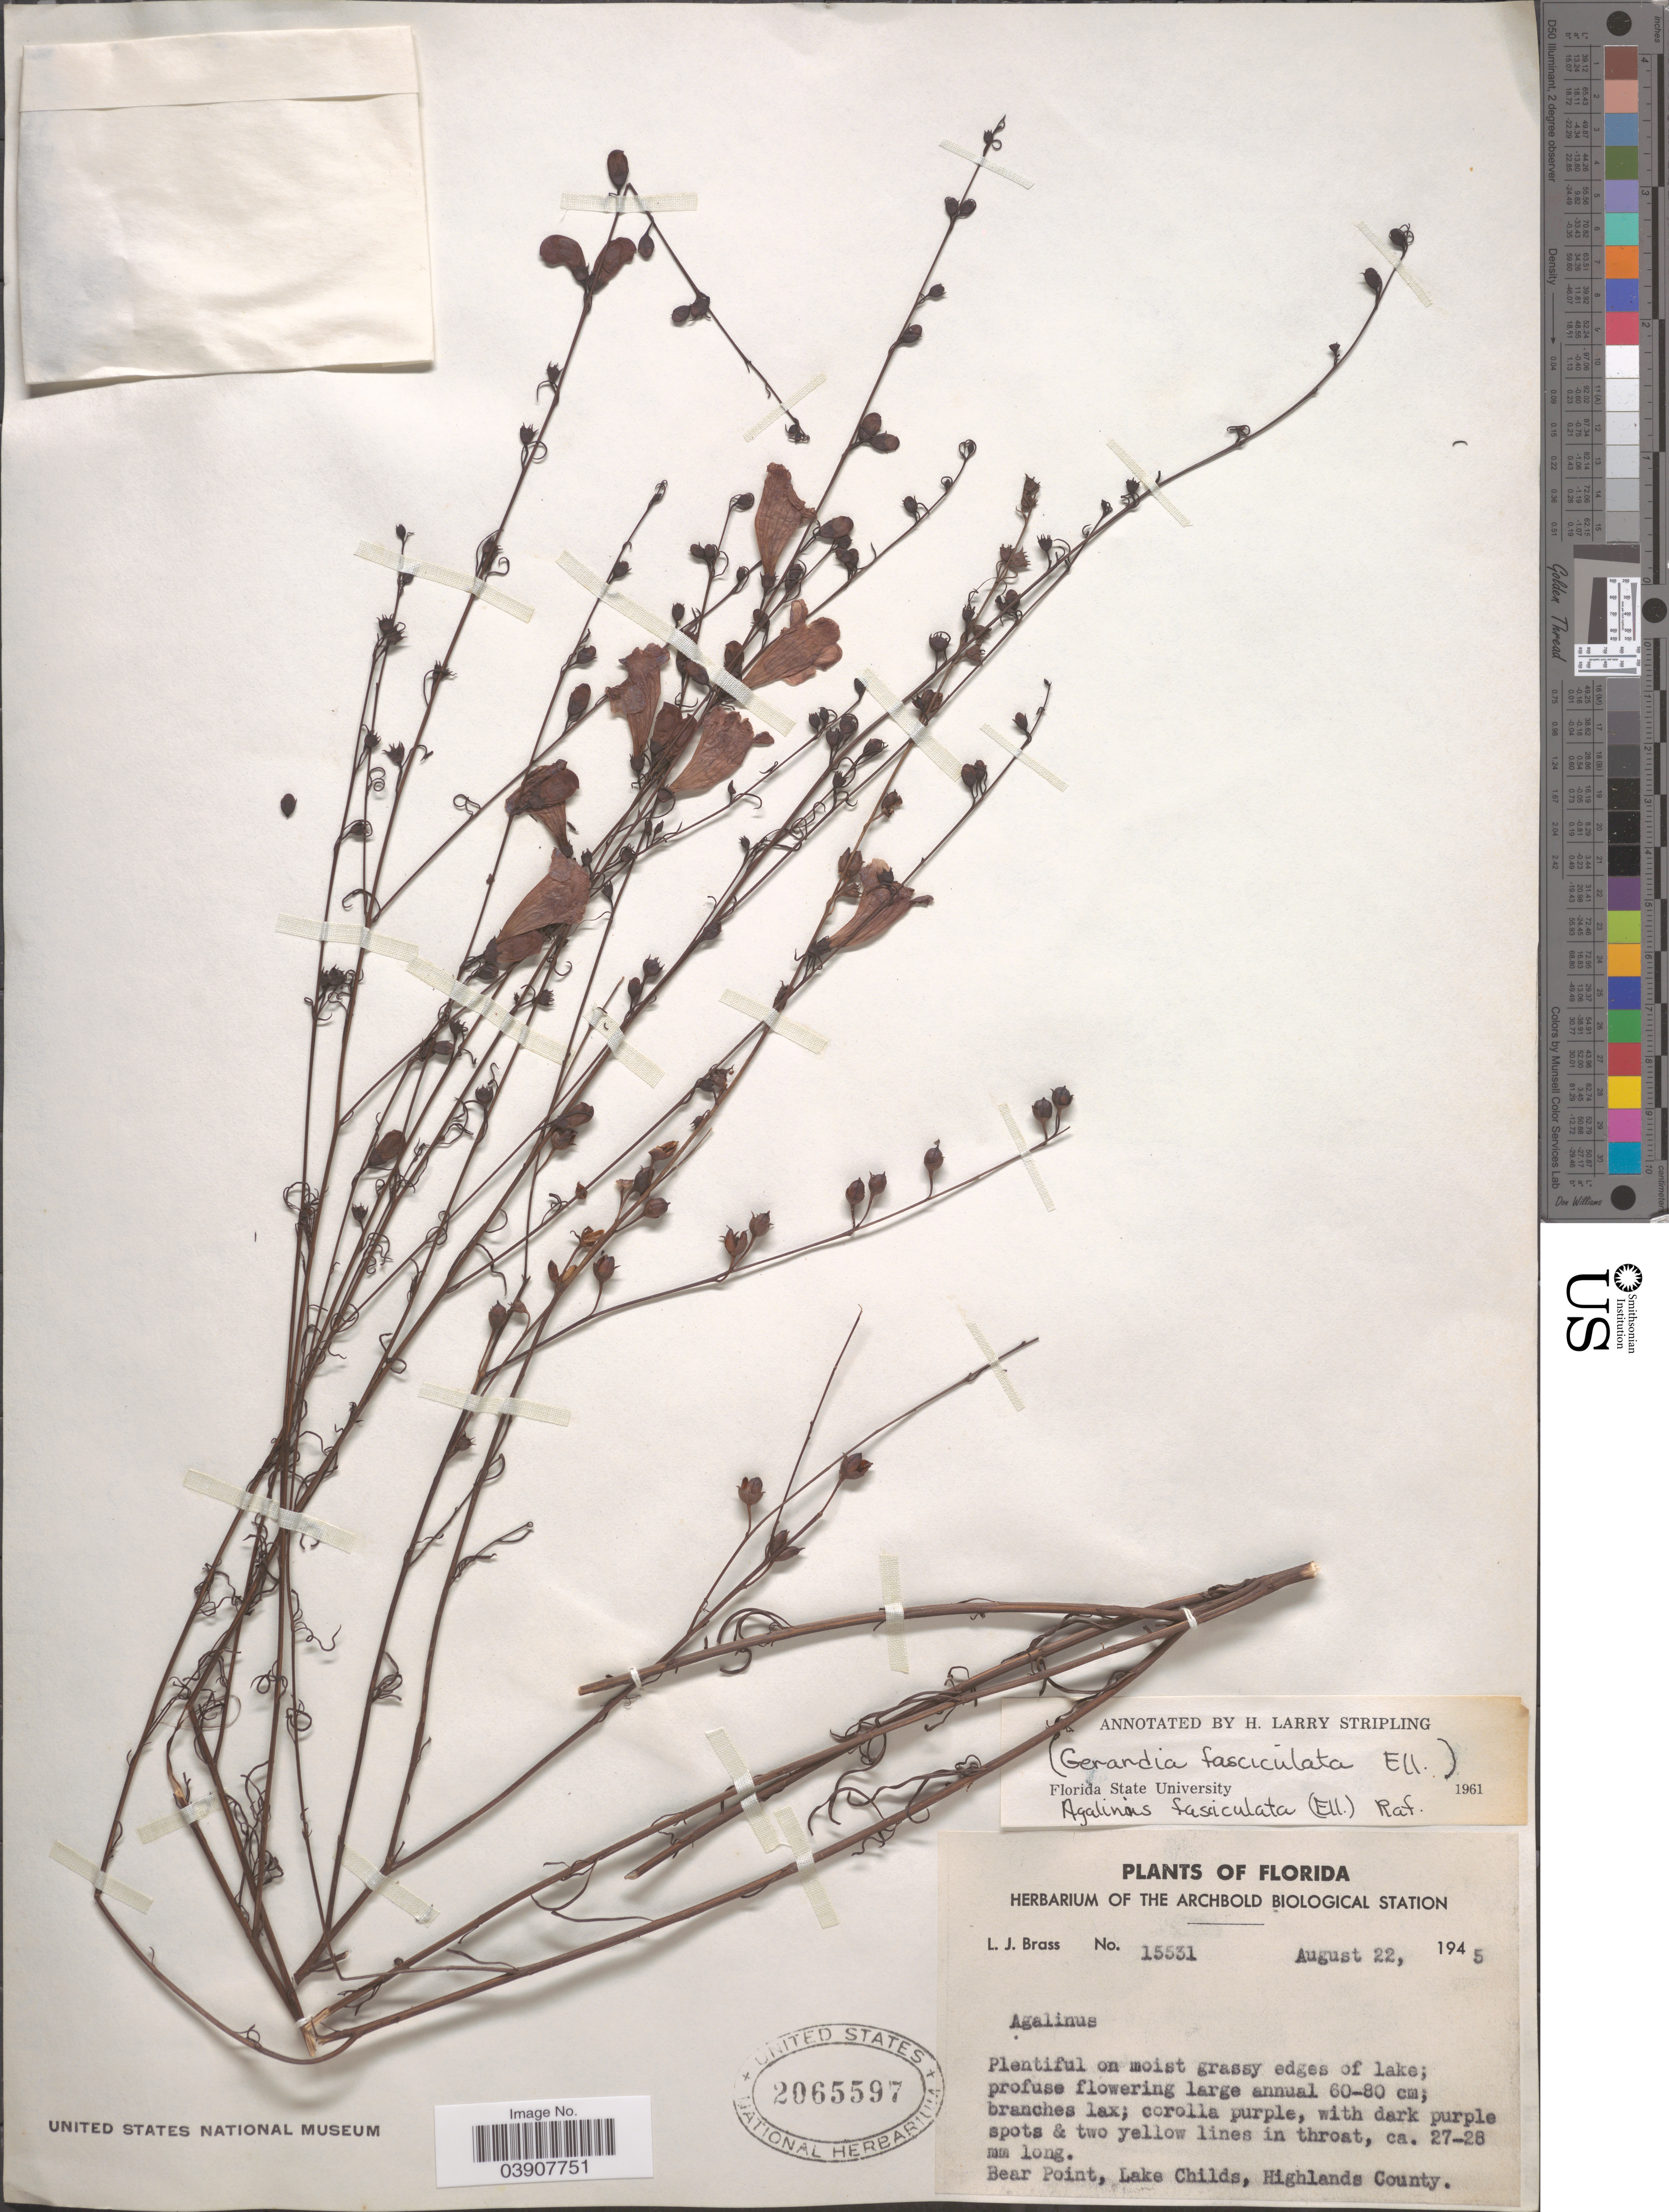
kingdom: Plantae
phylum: Tracheophyta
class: Magnoliopsida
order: Lamiales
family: Orobanchaceae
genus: Agalinis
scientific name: Agalinis fasciculata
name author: (Elliott) Raf.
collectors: L. J. Brass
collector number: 15531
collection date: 1945-08-22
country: United States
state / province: Florida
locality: Bear Point, Lake Childs, Highlands County.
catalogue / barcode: US 2065597